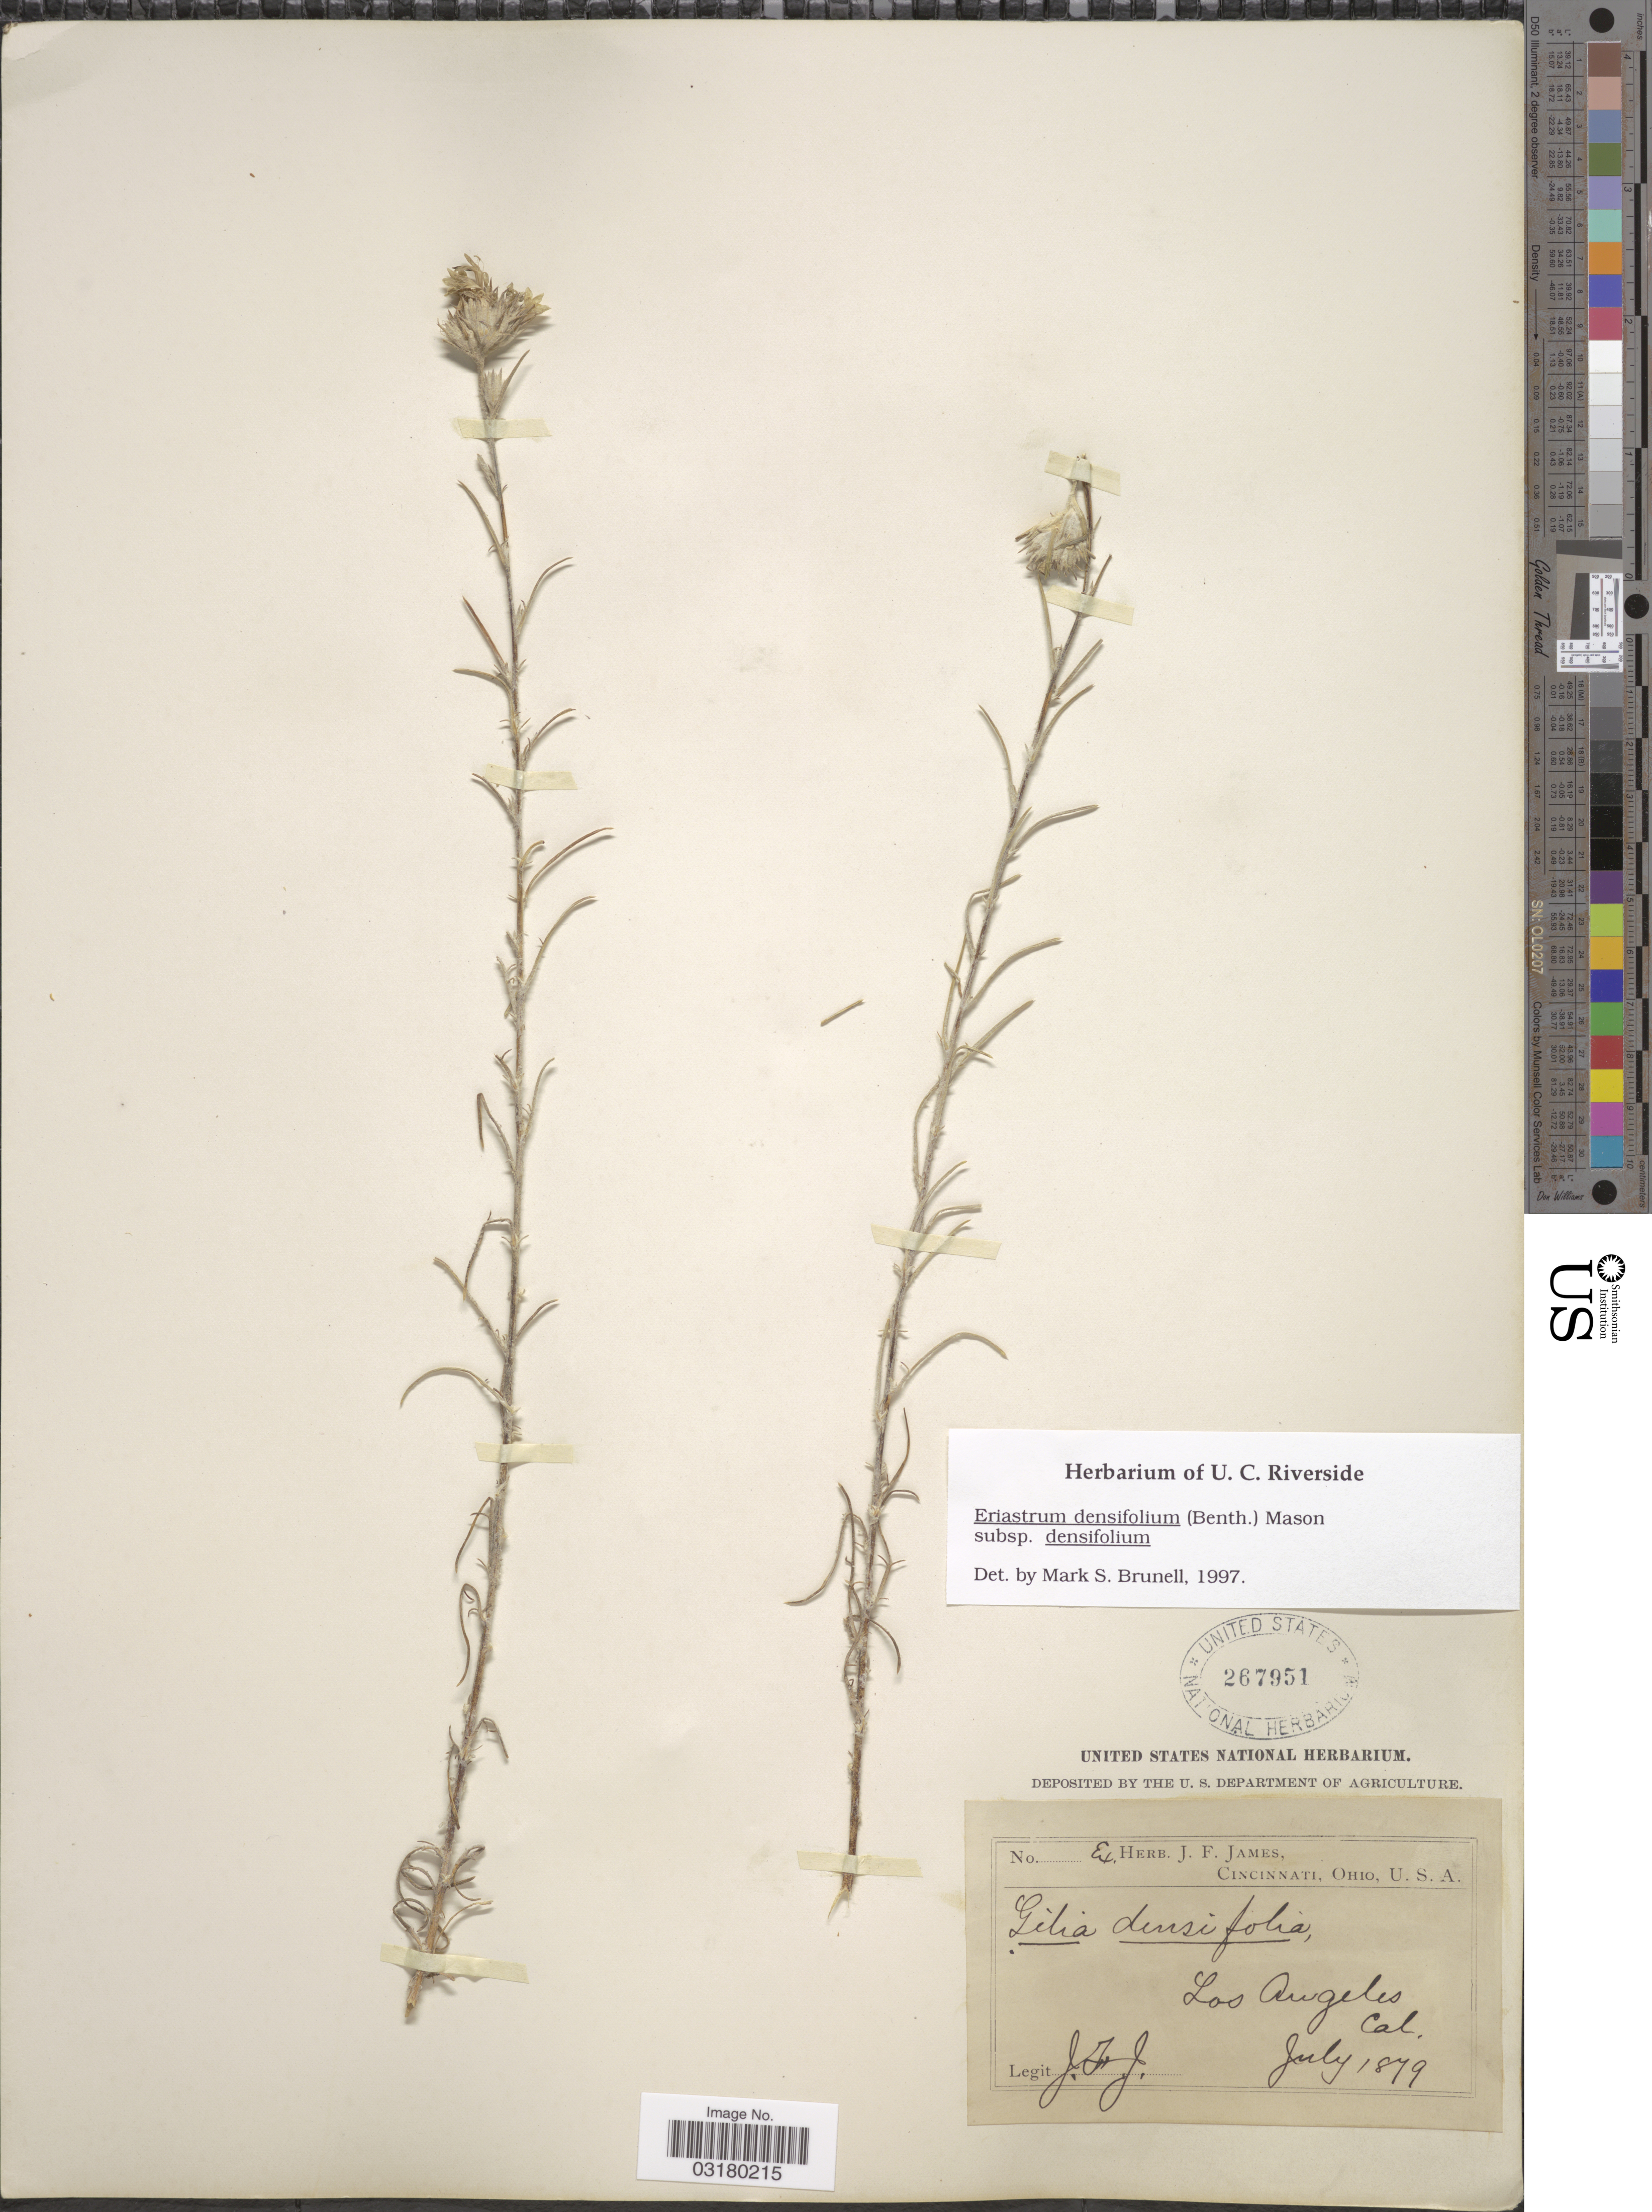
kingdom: Plantae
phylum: Tracheophyta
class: Magnoliopsida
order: Ericales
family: Polemoniaceae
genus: Eriastrum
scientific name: Eriastrum densifolium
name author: (Benth.) H. Mason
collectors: J. James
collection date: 1879-07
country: United States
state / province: California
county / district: Los Angeles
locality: Los Angeles Cal.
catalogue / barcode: US 267951